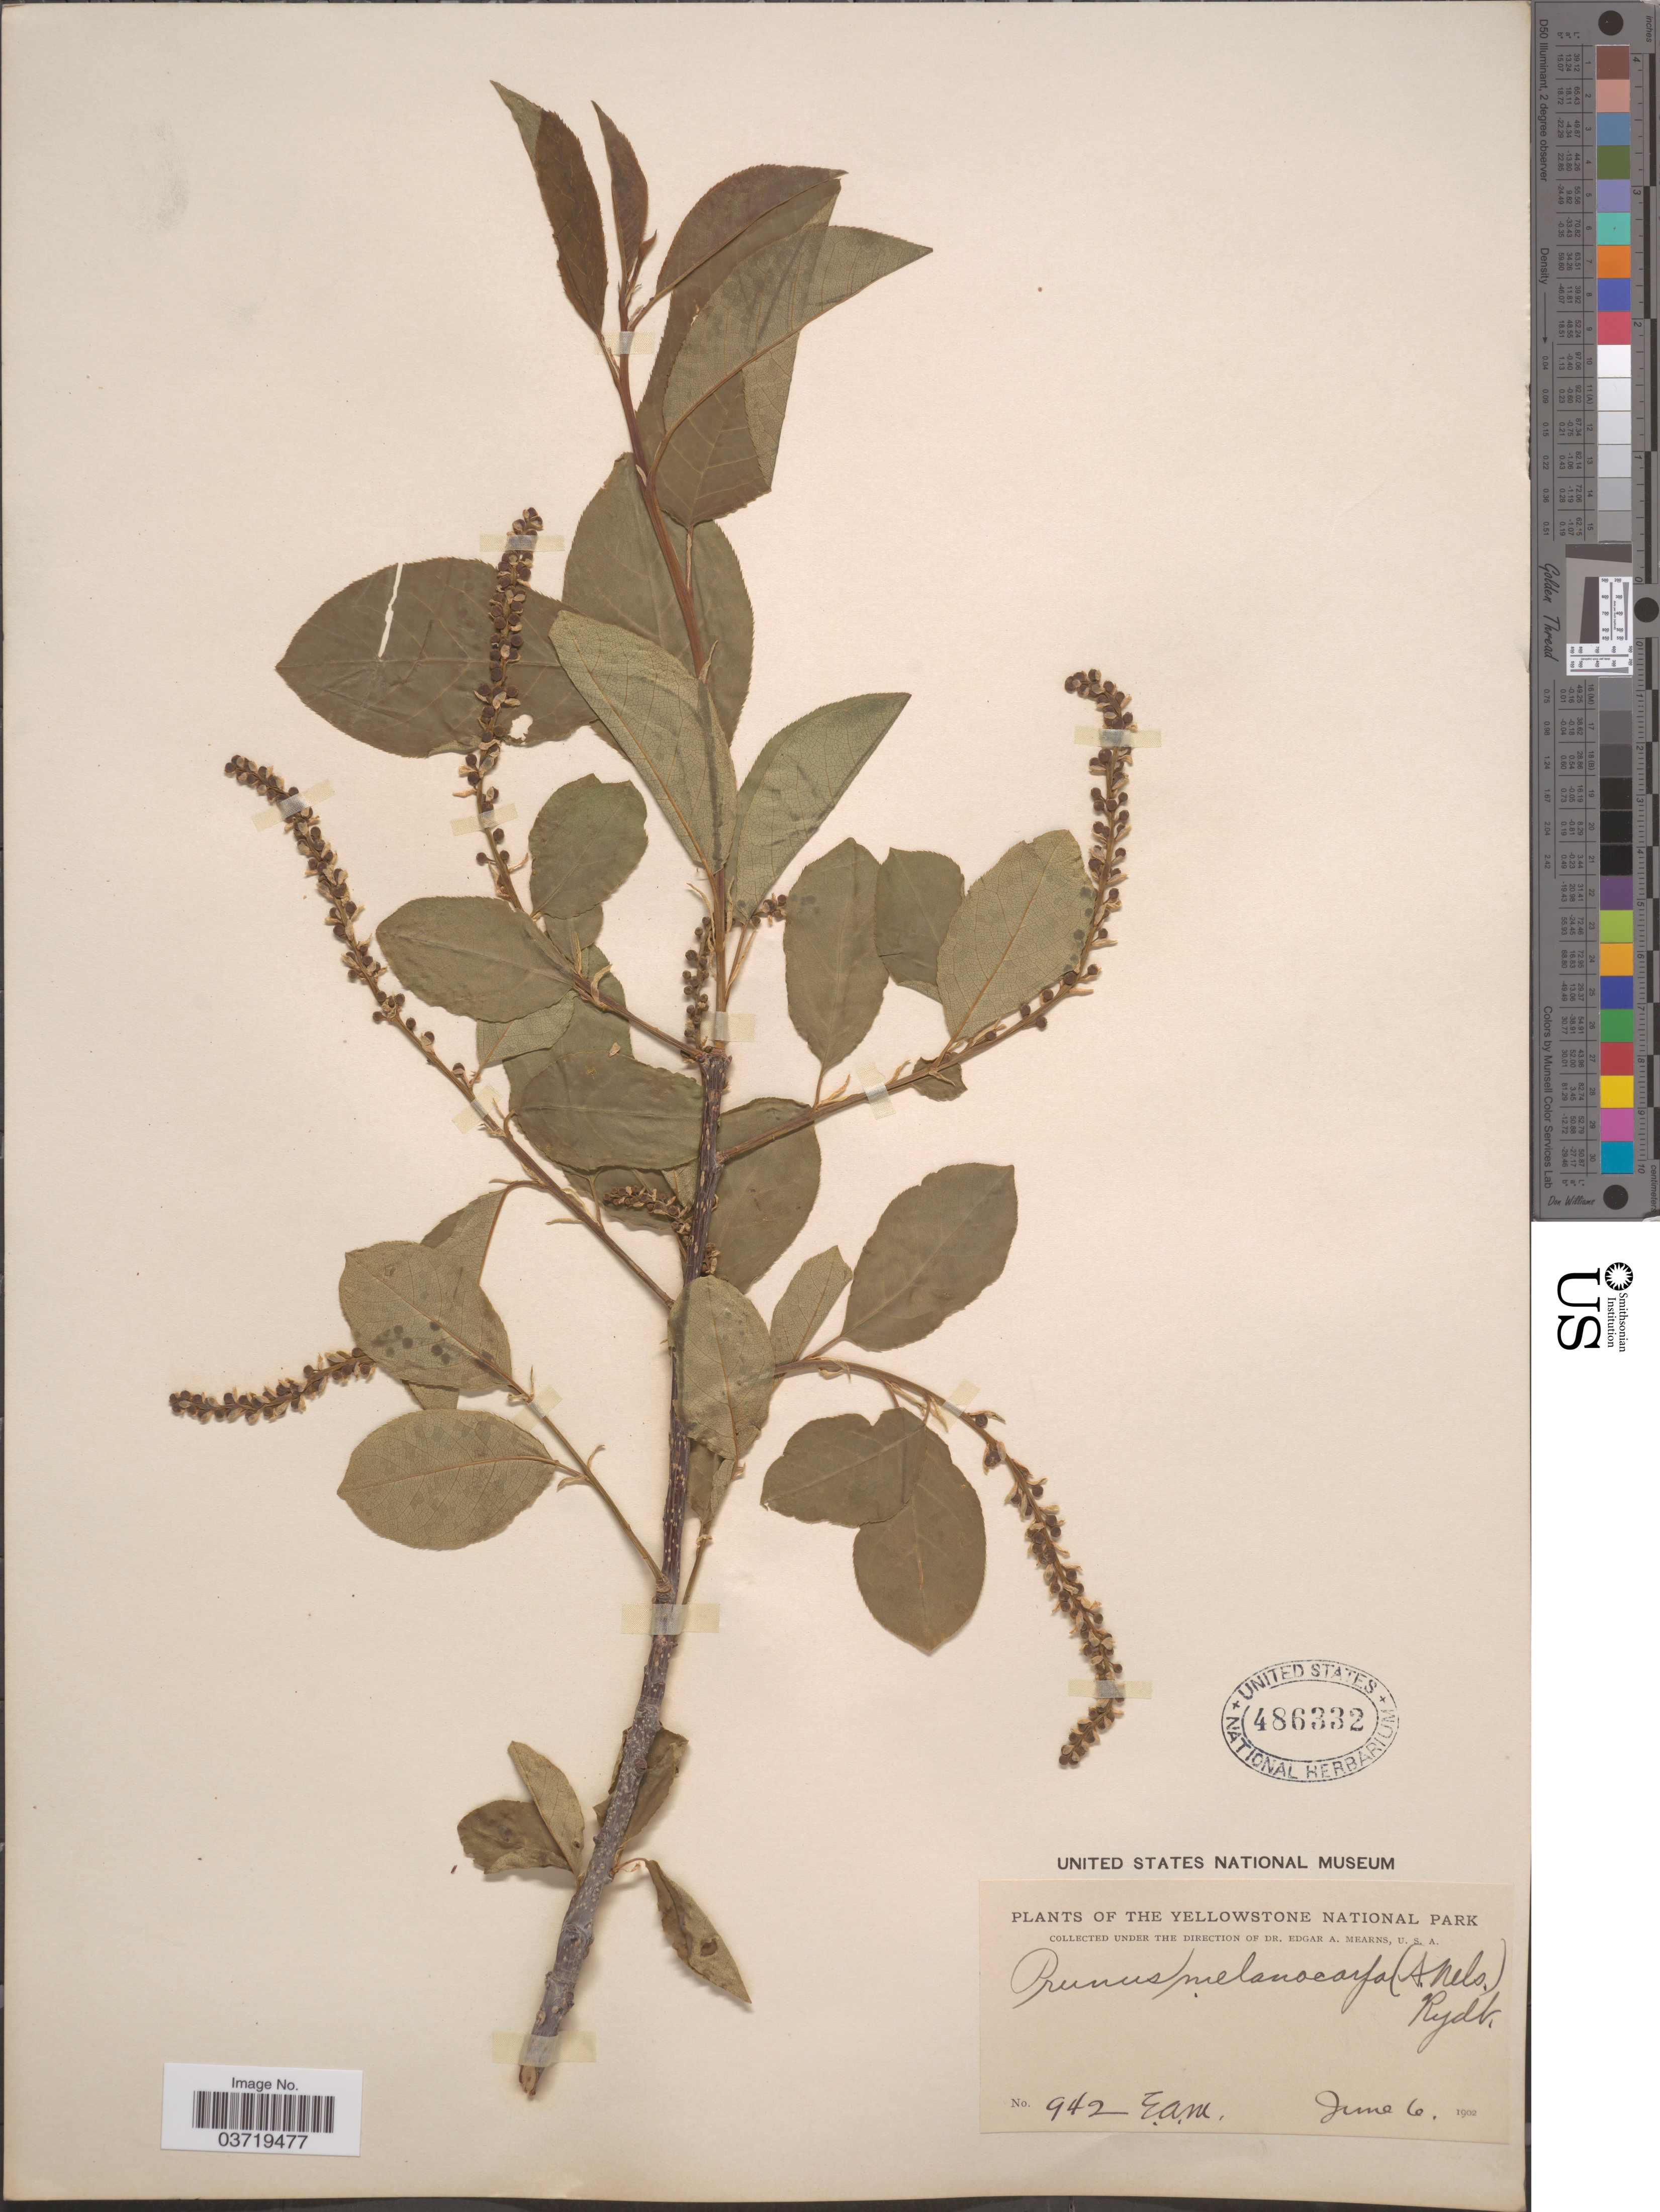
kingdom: Plantae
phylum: Tracheophyta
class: Magnoliopsida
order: Rosales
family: Rosaceae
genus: Prunus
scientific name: Prunus virginiana var. demissa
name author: (Nutt.) Torr.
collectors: E. A. Mearns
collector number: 942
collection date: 1902-06-06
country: United States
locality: The Yellowstone National Park.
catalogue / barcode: US 486332